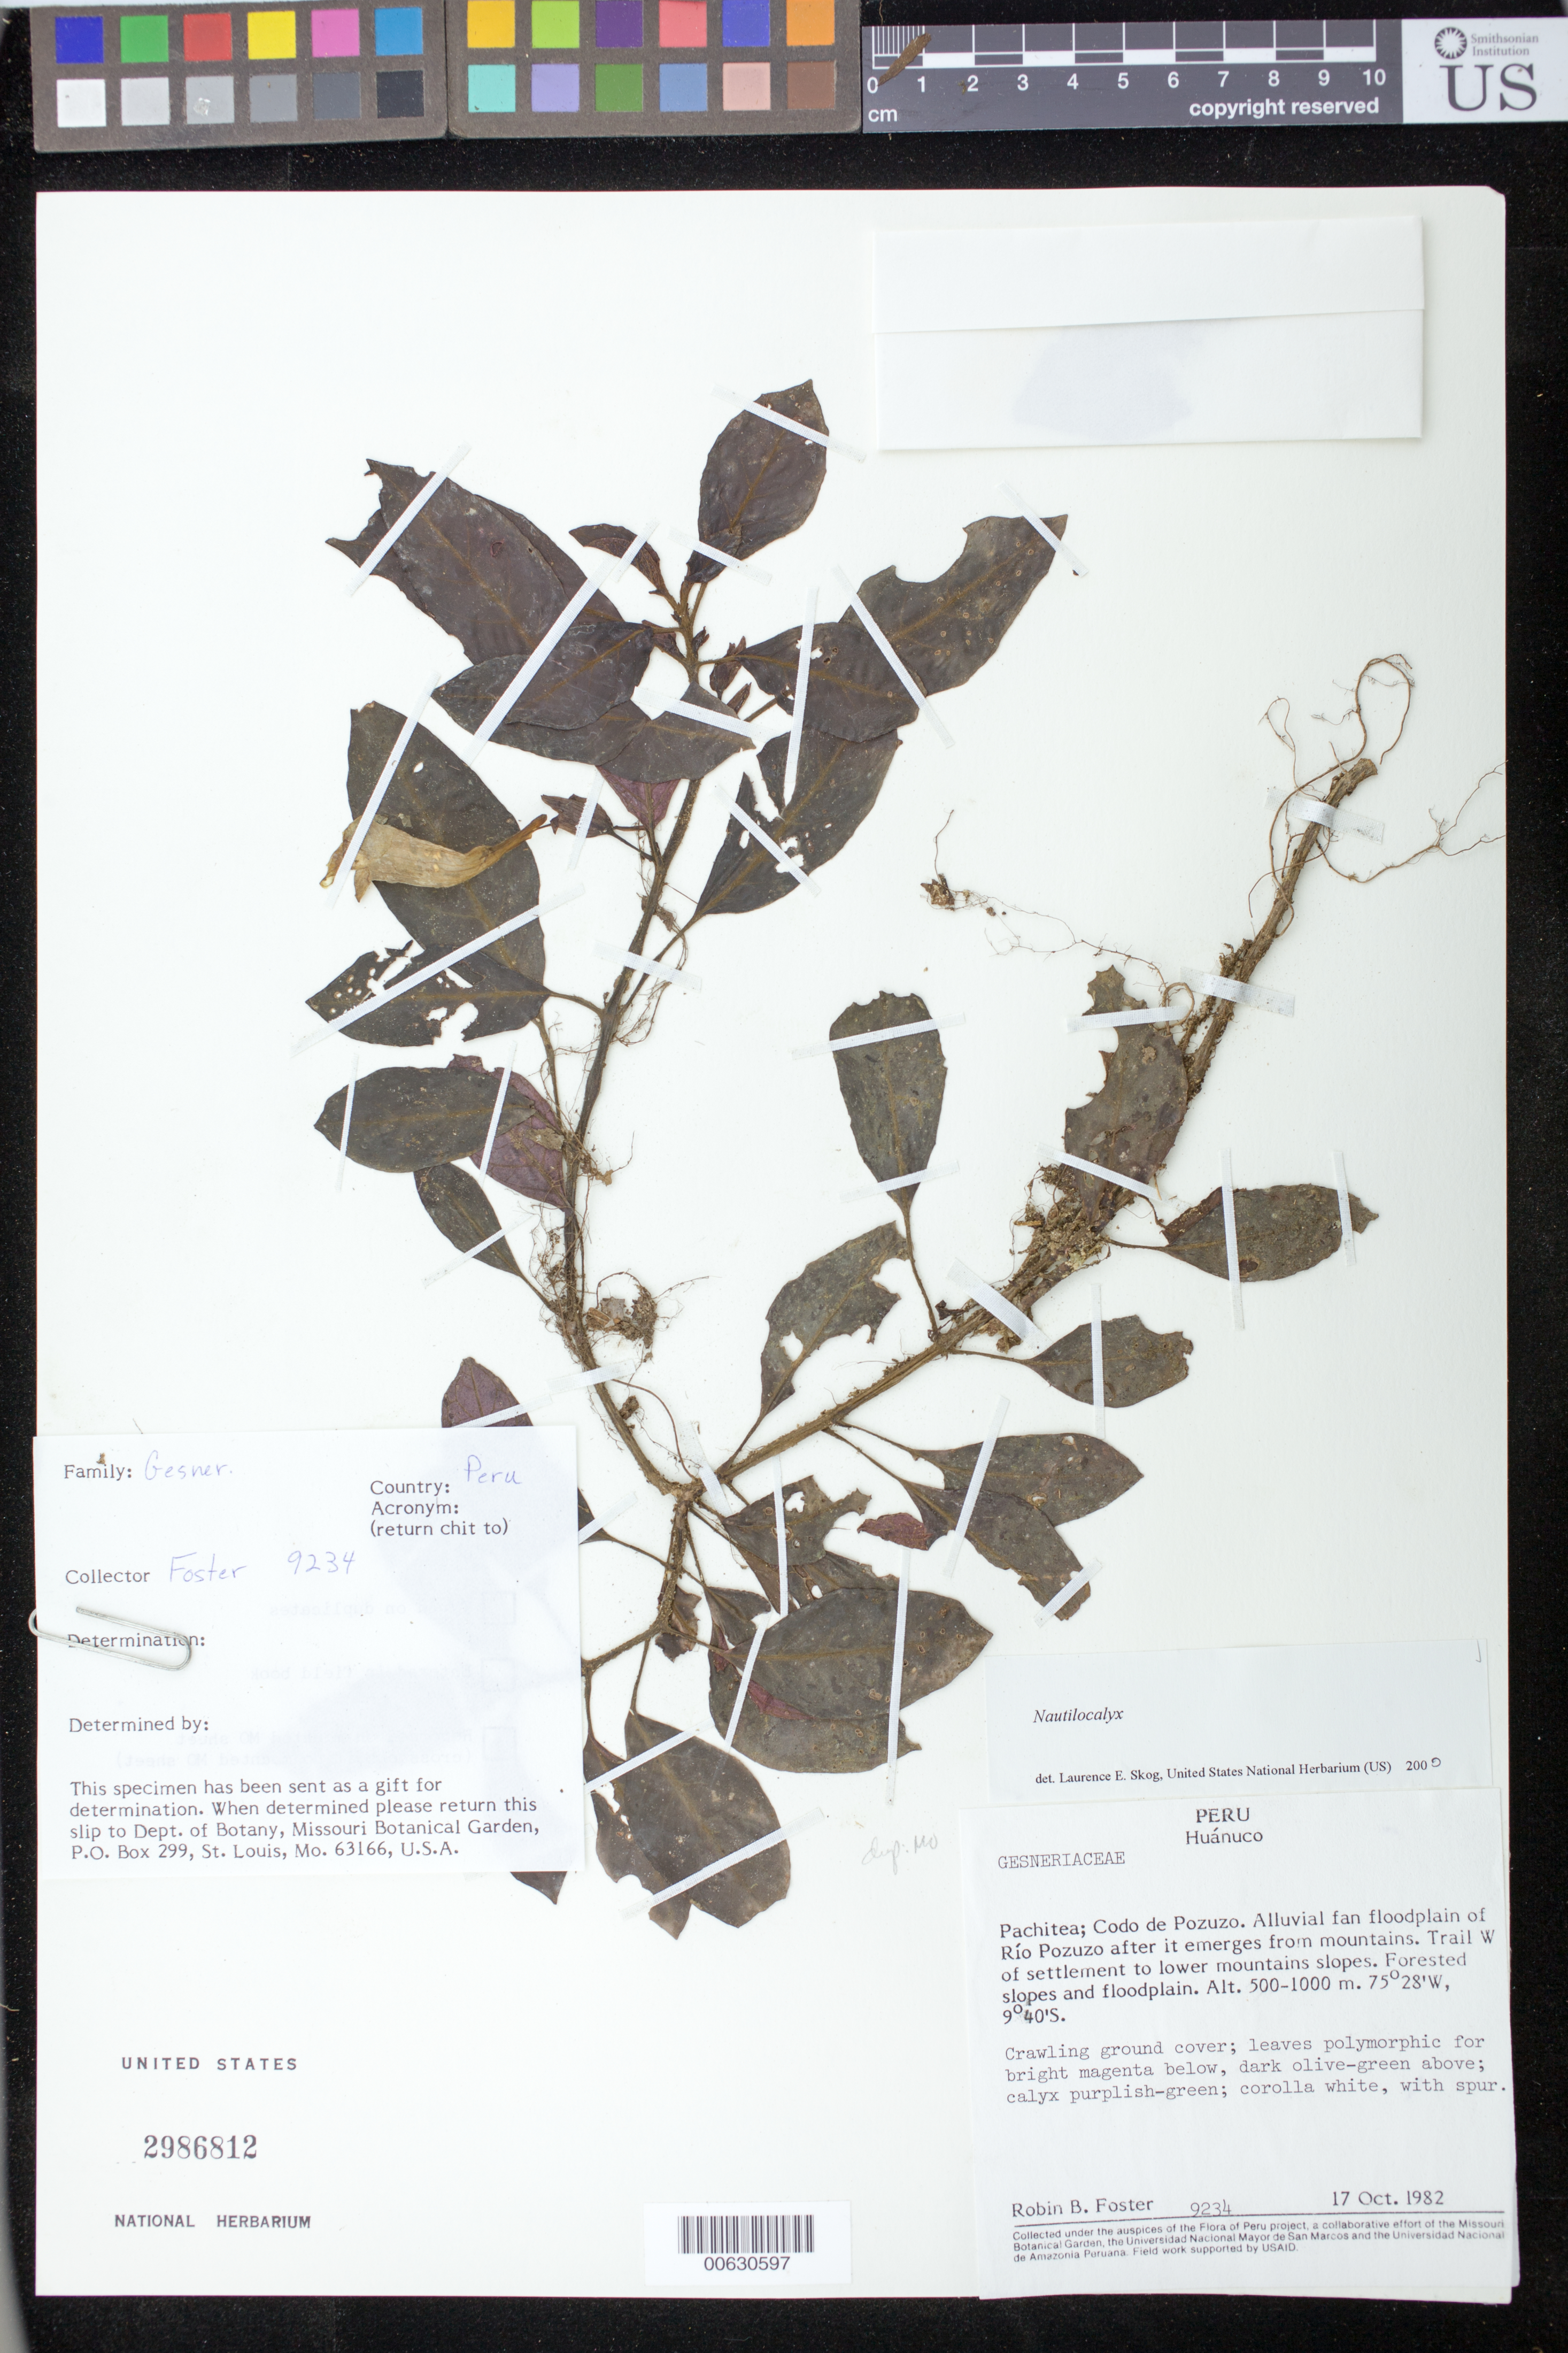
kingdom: Plantae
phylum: Tracheophyta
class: Magnoliopsida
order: Lamiales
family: Gesneriaceae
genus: Nautilocalyx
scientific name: Nautilocalyx sp.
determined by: Clark, J. L., (SEL), The Marie Selby Botanical Garden (UNITED STATES)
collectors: R. B. Foster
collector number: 9234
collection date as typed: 17 Oct 1982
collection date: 1982-10-17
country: Peru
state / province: Huánuco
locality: Pachitea; Codo de Pozuzo, alluvial fan floodplain of Río Pozuzo after it emerges from mountains, trail W of settlement to lower mountains slopes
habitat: Forested slopes and floodplain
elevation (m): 500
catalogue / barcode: US 2986812